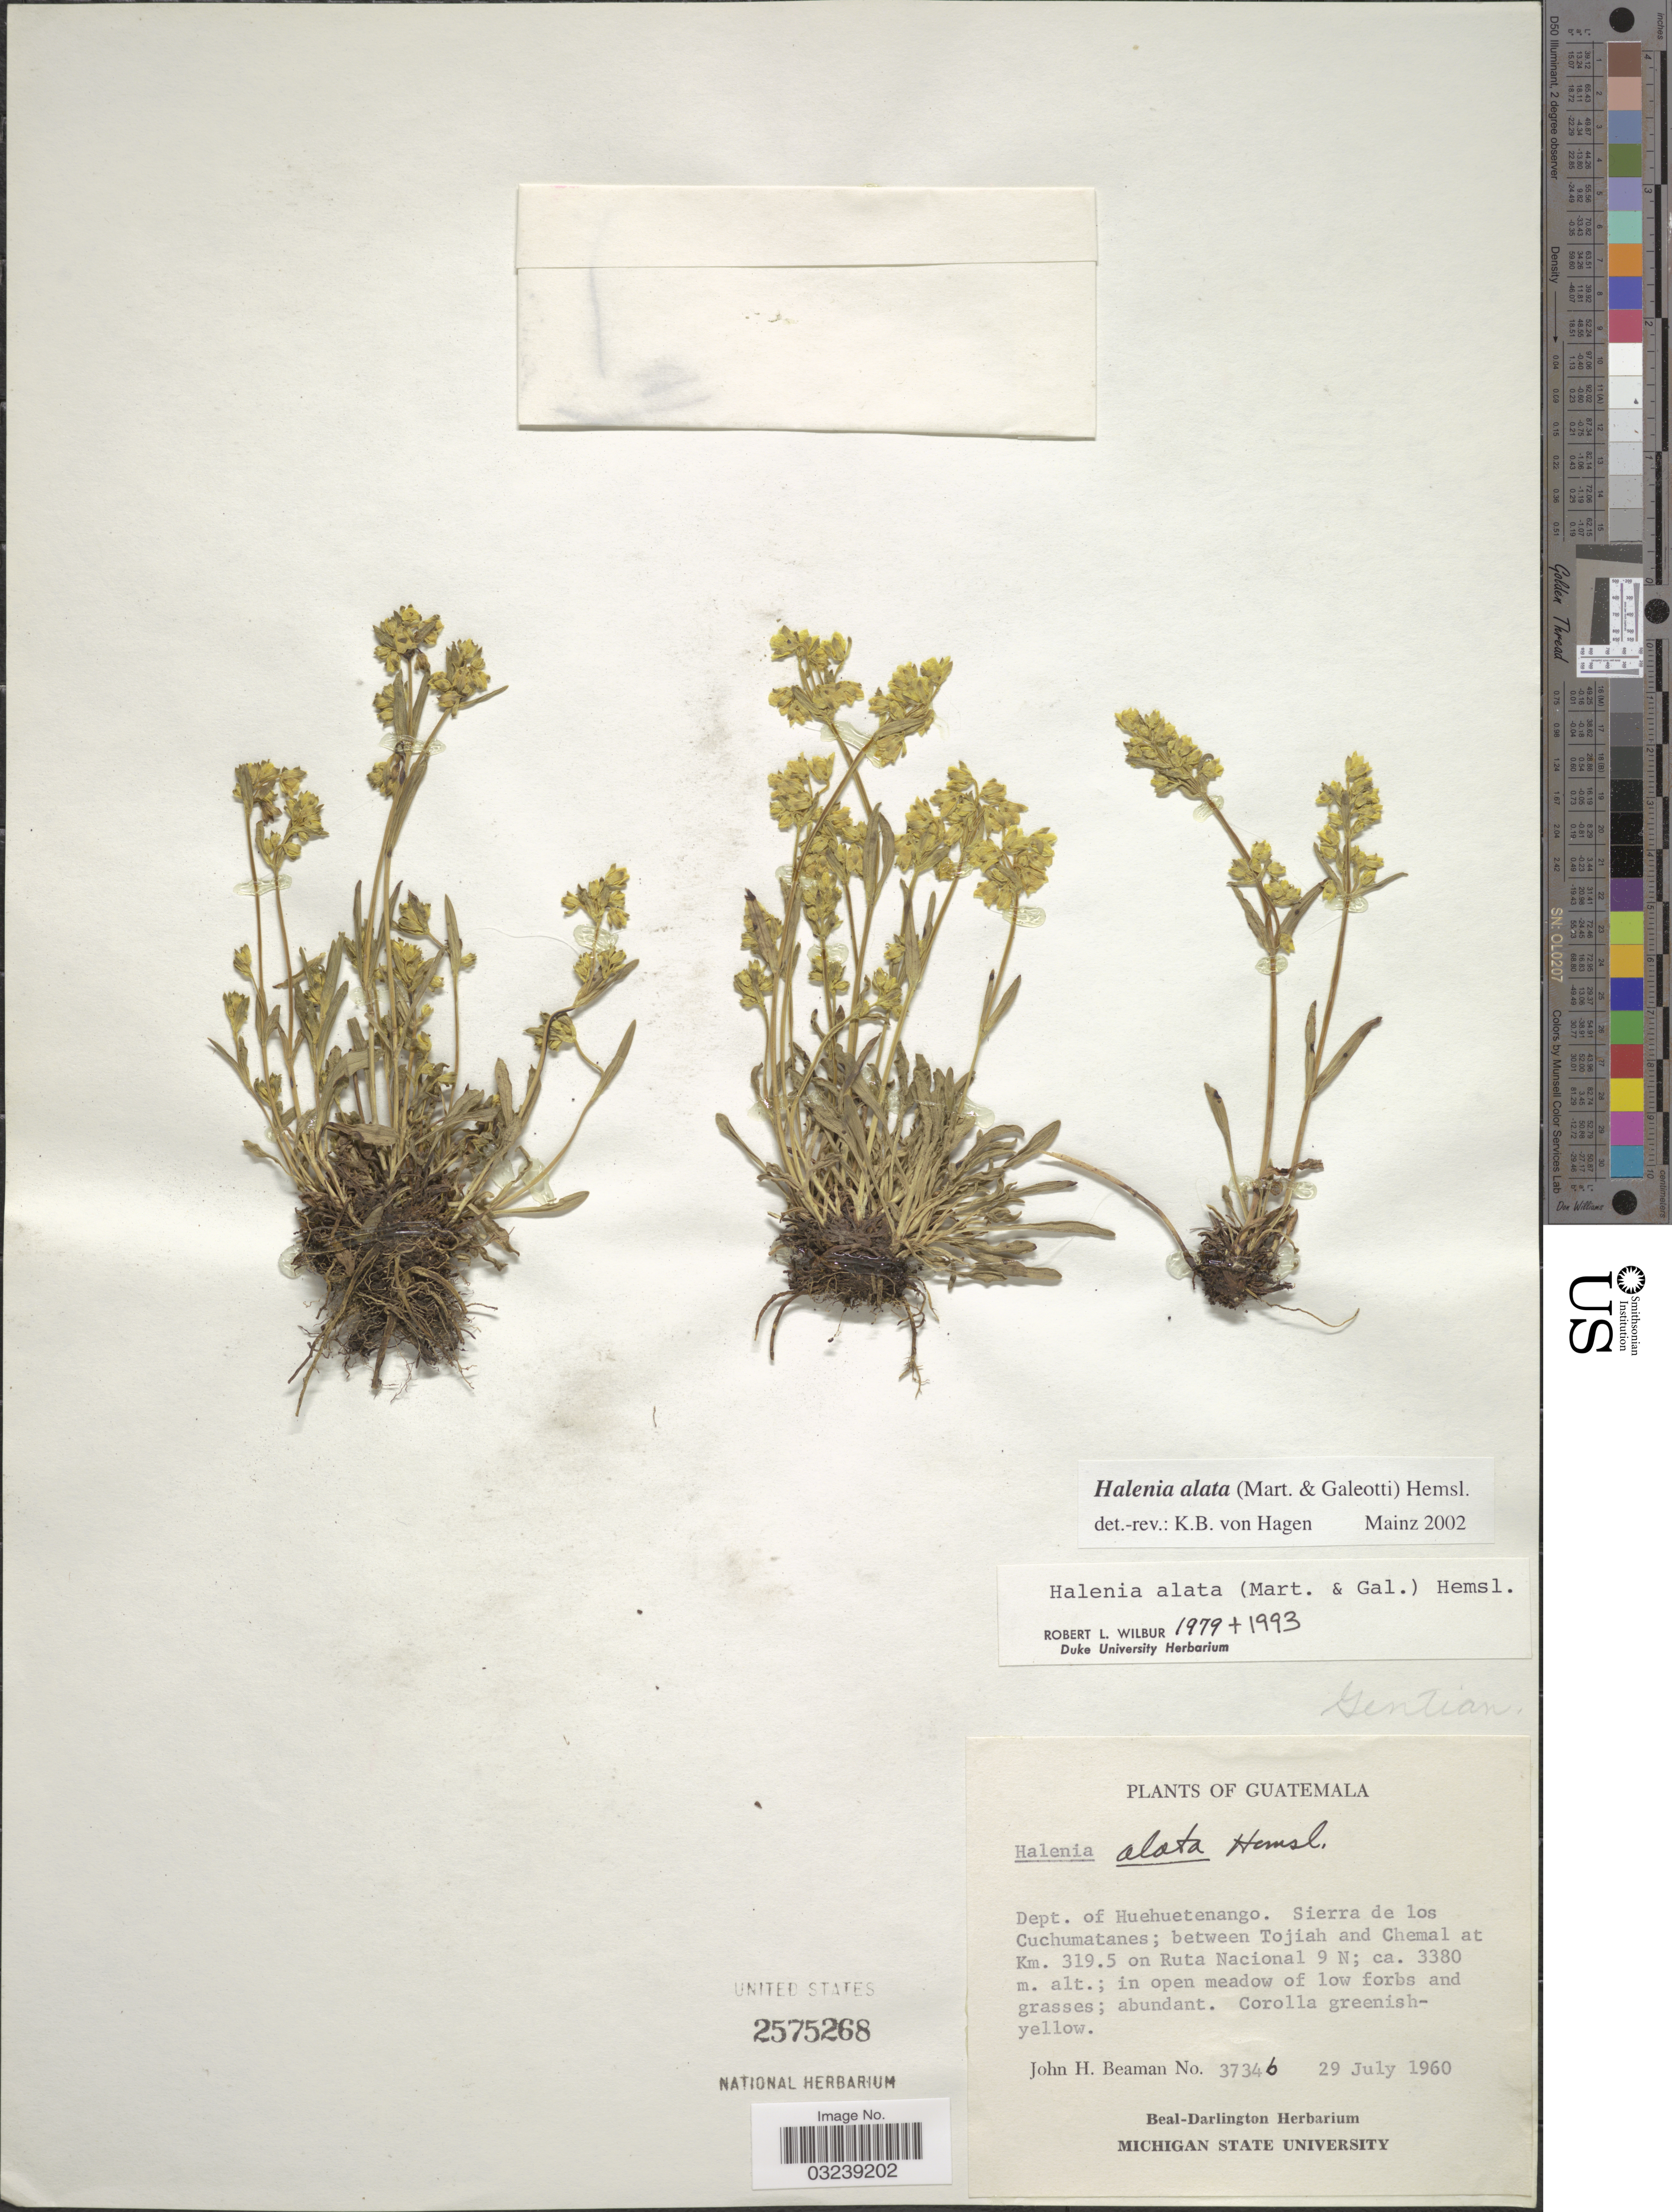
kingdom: Plantae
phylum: Tracheophyta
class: Magnoliopsida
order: Gentianales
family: Gentianaceae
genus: Halenia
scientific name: Halenia alata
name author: (M. Martens & Galeotti) Hemsl.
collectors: J. H. Beaman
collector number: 37346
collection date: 1960-07-29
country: Guatemala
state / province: Huehuetenango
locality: Dept. of Huehuetenango. Sierra de los Cuchumatanes; between Tojiah and Chemal at Km. 319.5 on Ruta Nacional 9 N.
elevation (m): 3380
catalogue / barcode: US 2575268